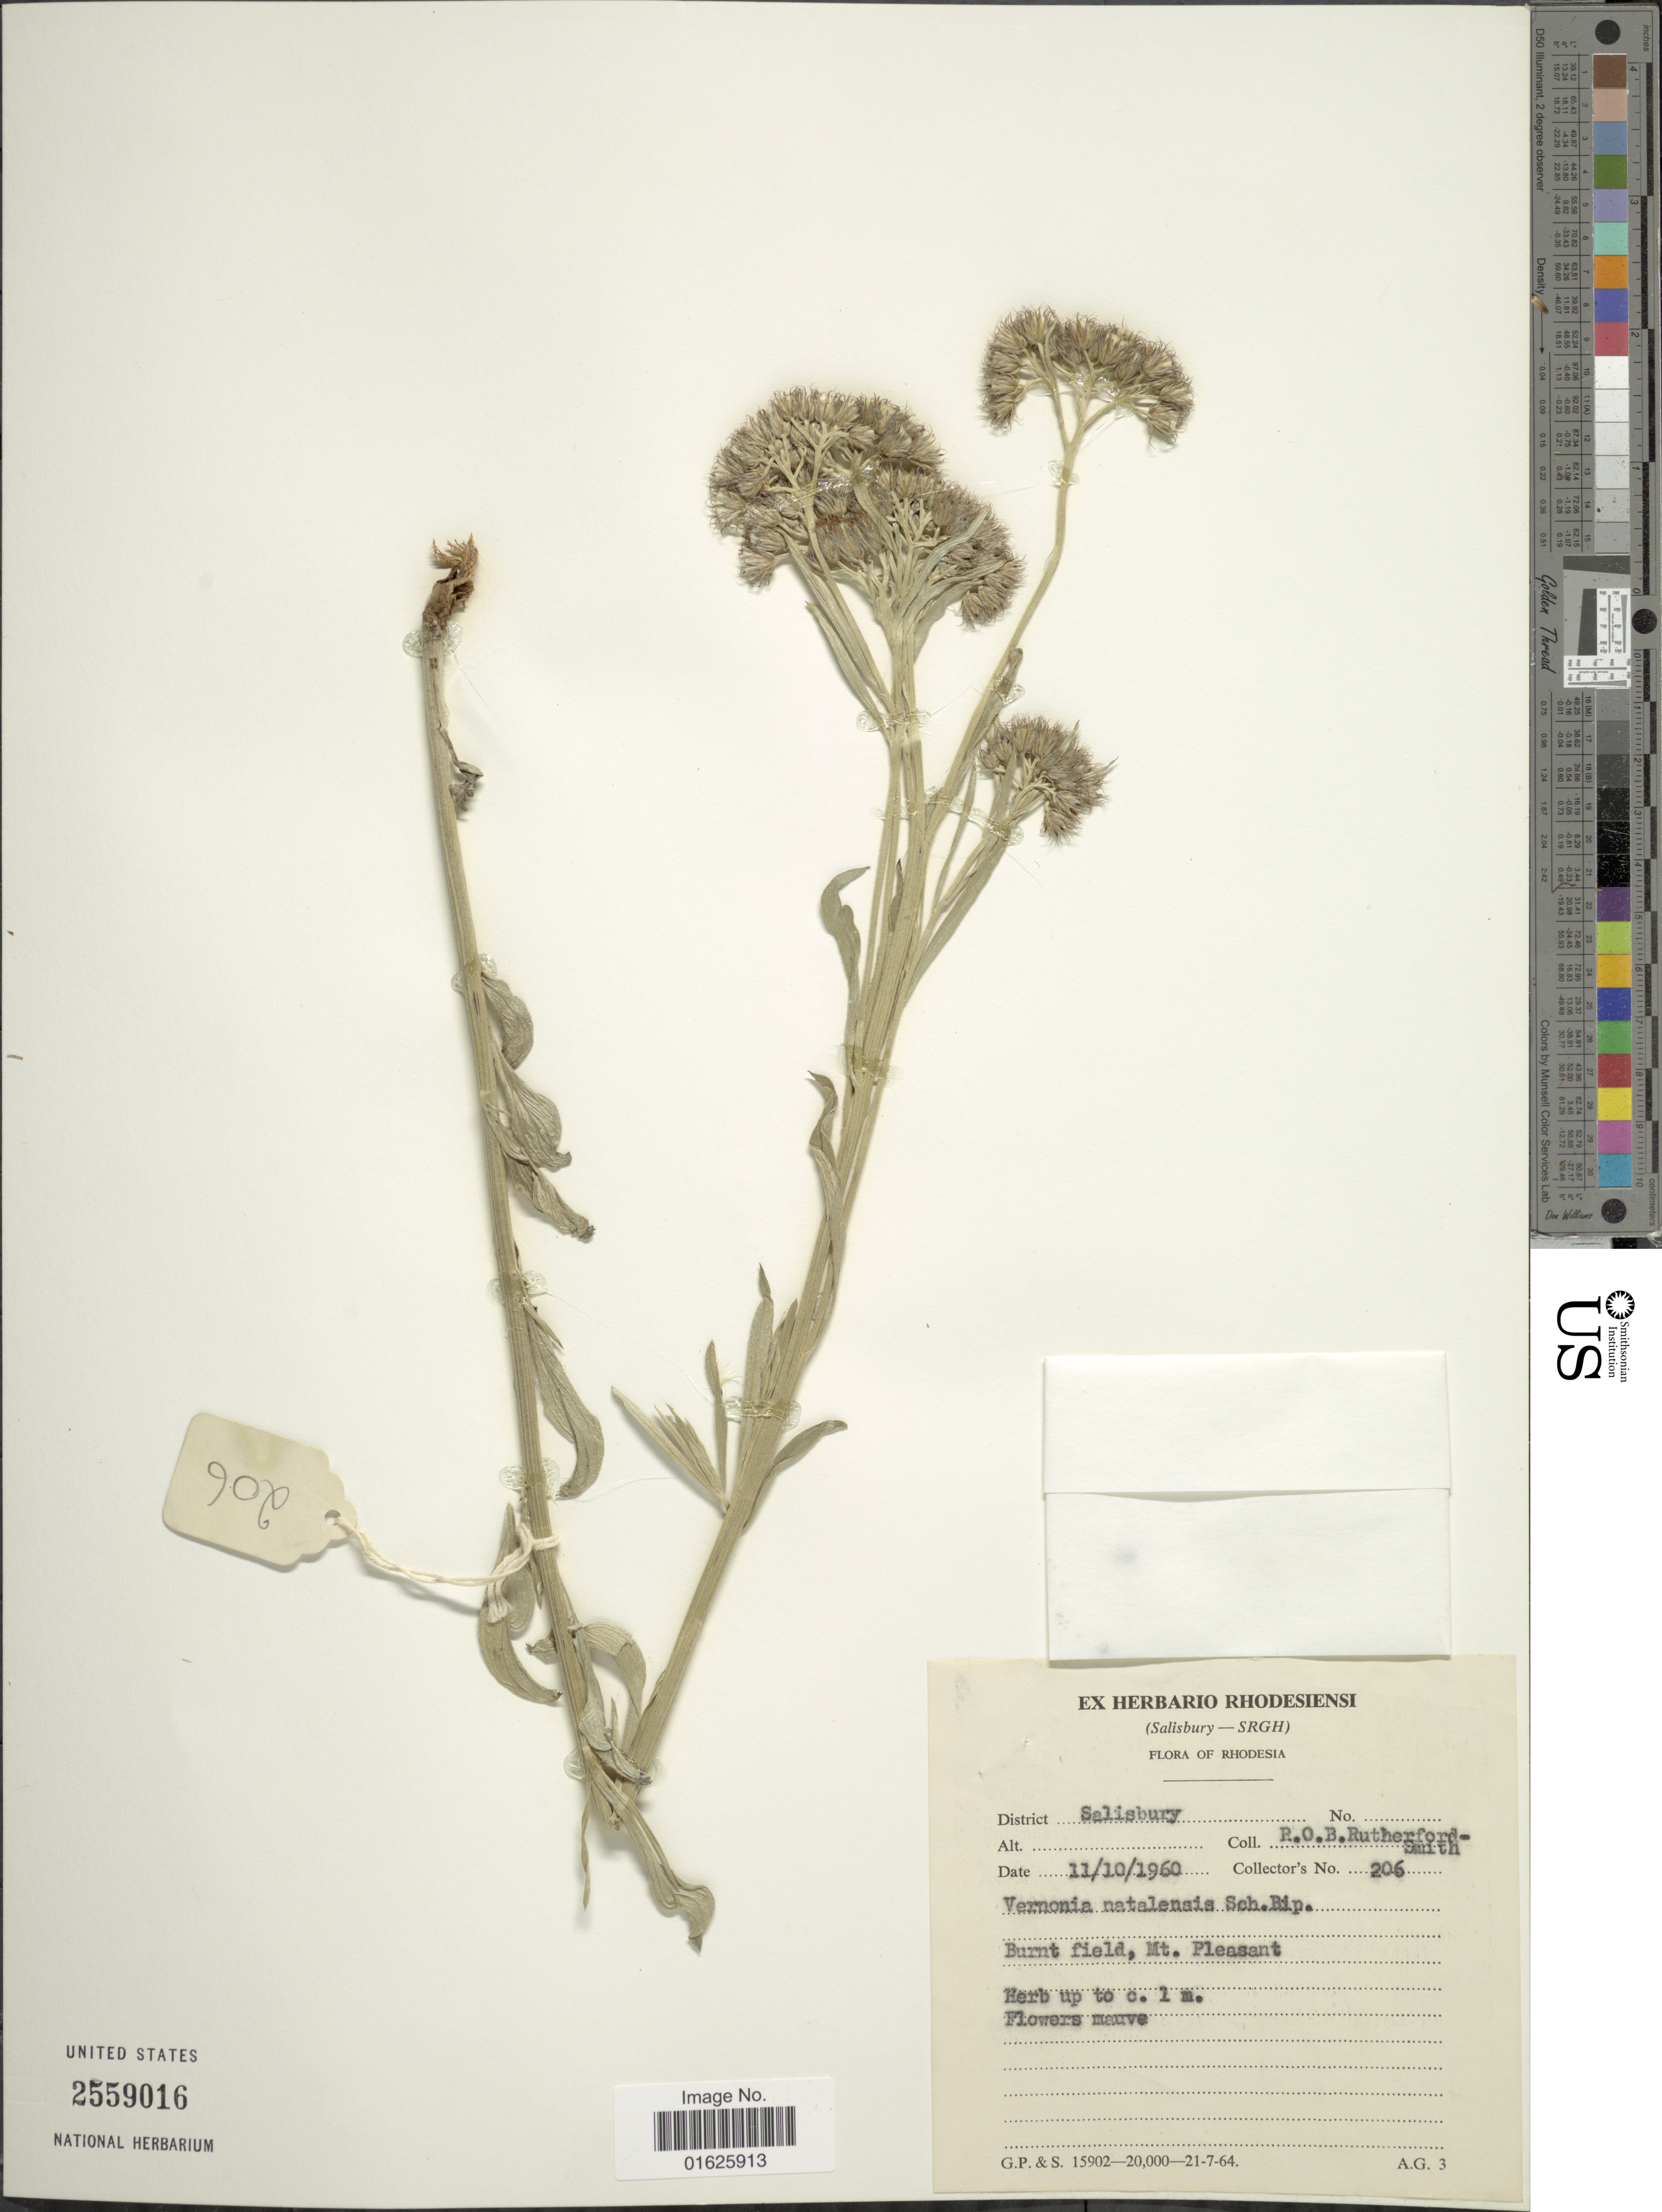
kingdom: Plantae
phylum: Tracheophyta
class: Magnoliopsida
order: Asterales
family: Asteraceae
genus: Hilliardiella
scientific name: Hilliardiella aristata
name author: (DC.) H. Rob.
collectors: R. Rutherford-Smith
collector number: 206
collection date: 1960-10-11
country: Zimbabwe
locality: District Salisbury, Burnt field, Mt Pleasant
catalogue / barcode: US 2559016